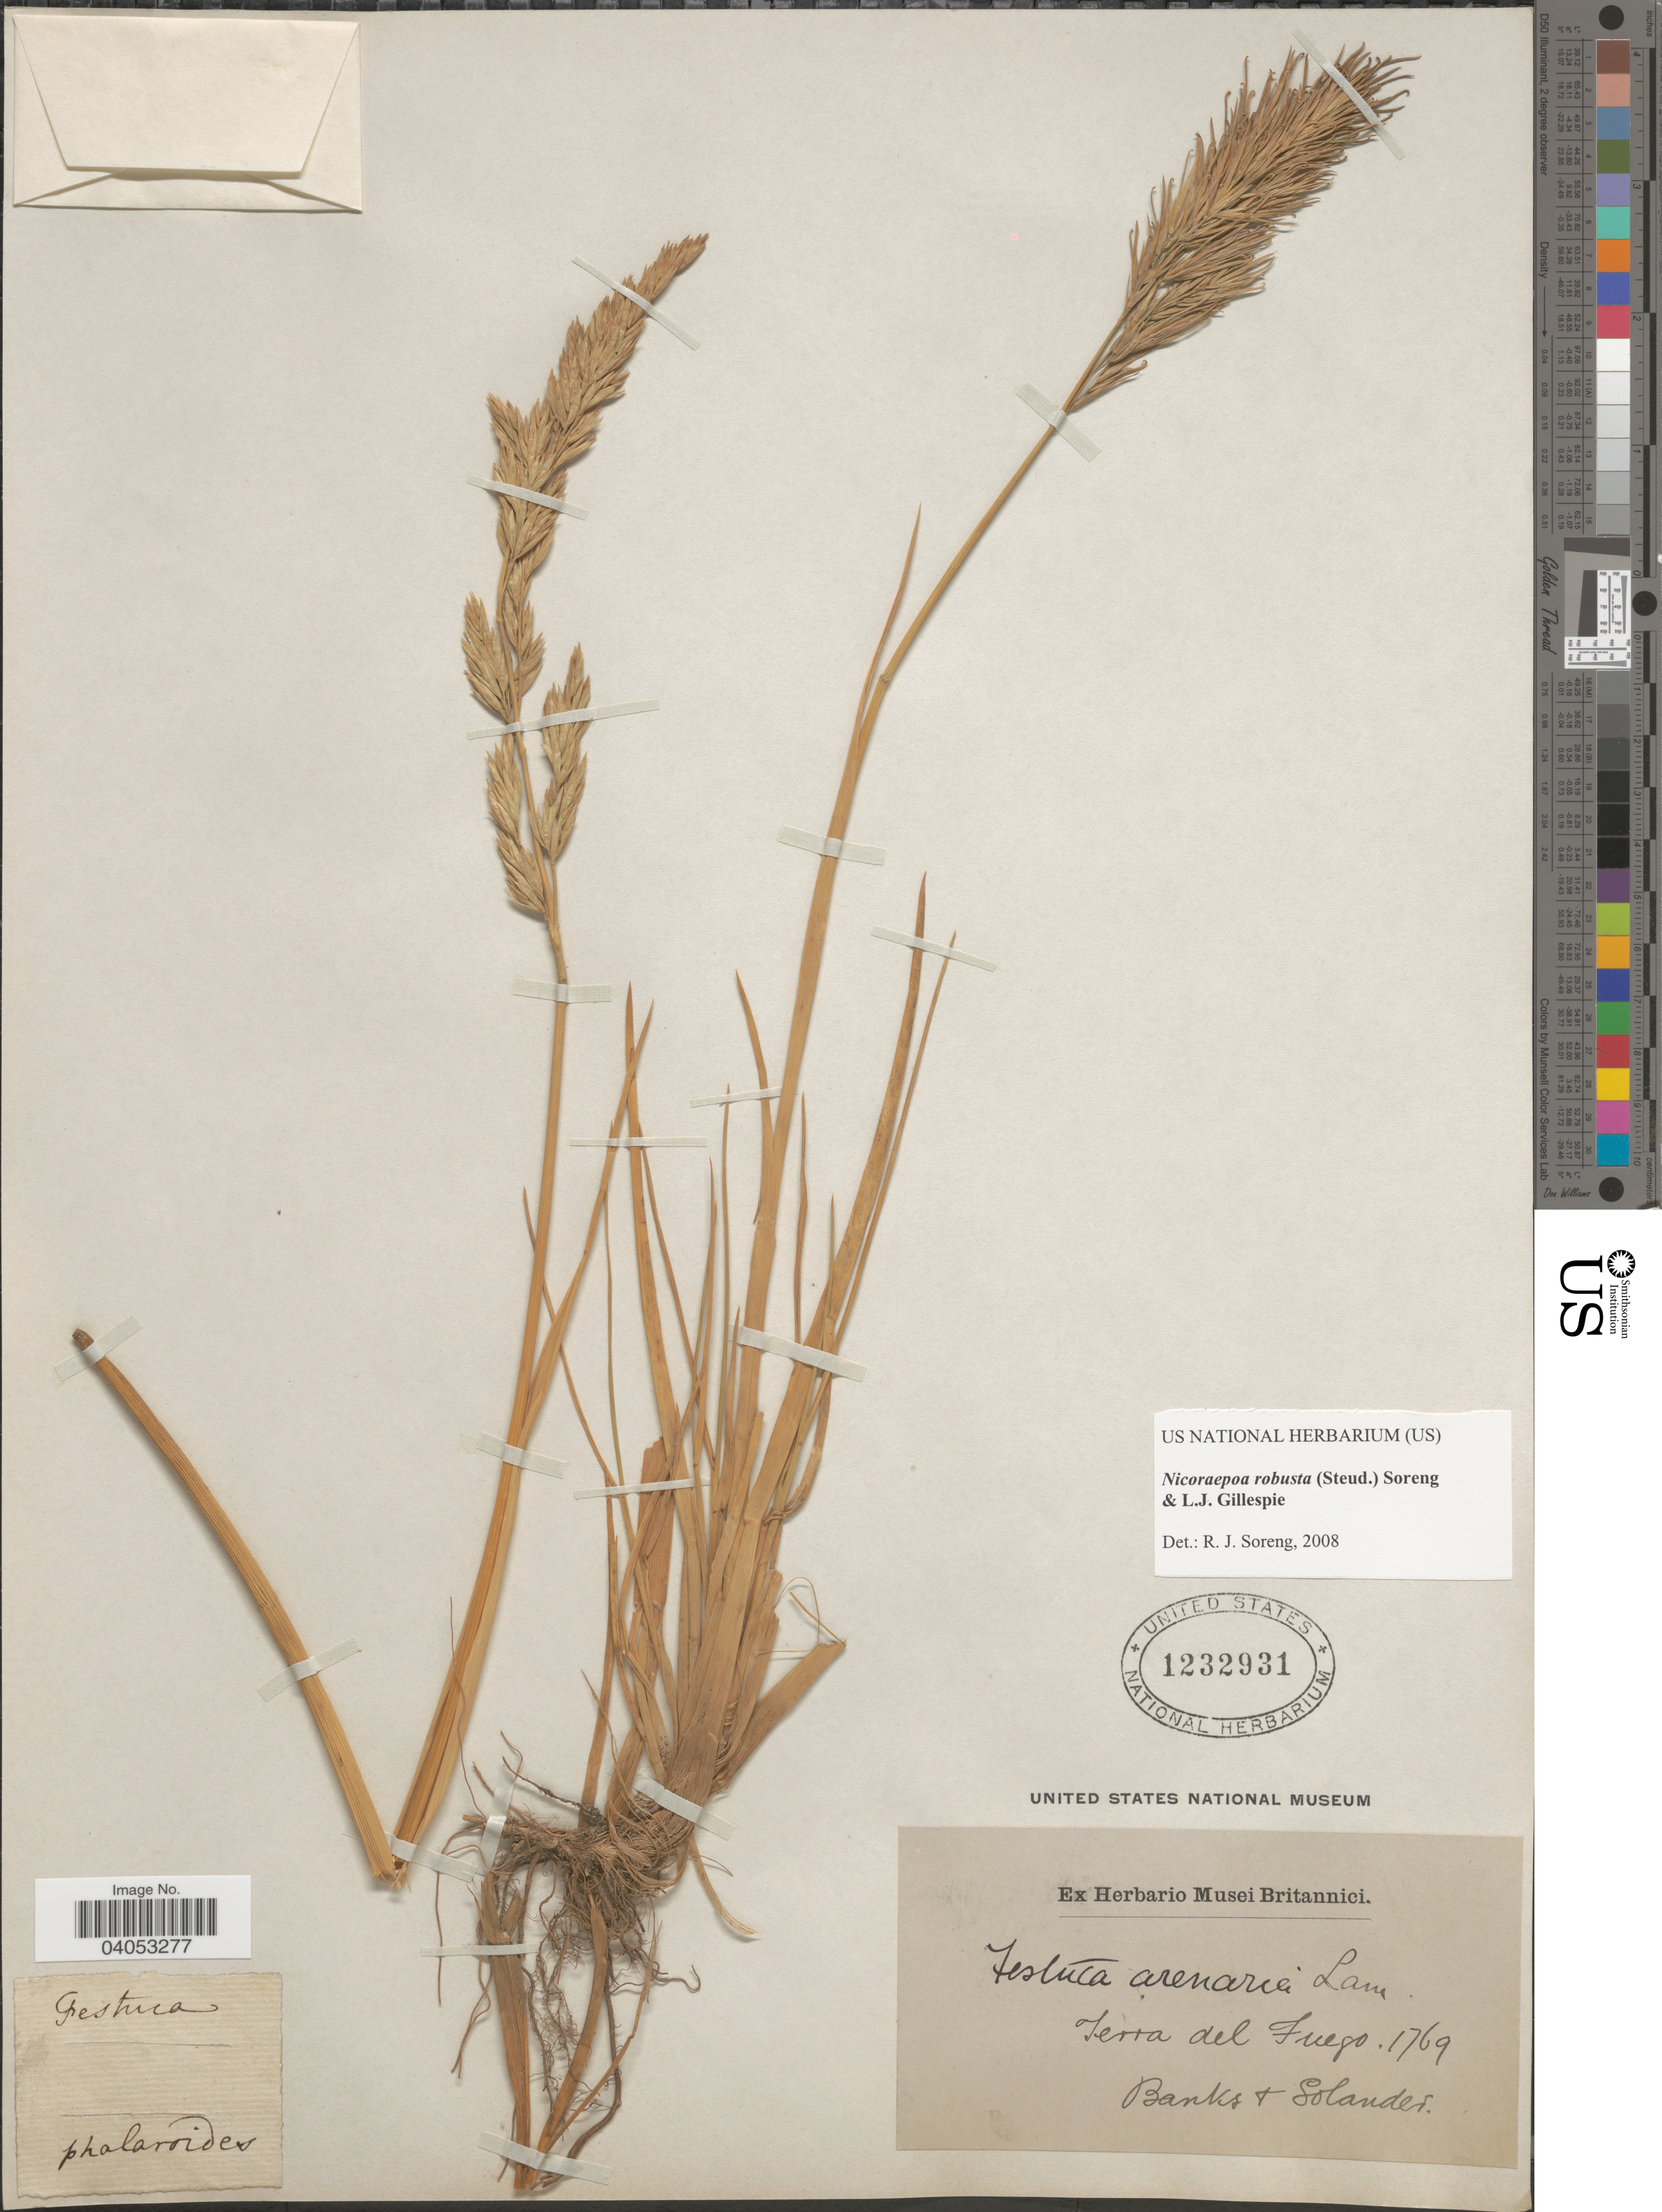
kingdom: Plantae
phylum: Tracheophyta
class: Liliopsida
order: Poales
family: Poaceae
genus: Nicoraepoa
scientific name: Nicoraepoa robusta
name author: (Steud.) Soreng & L.J. Gillespie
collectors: -- Banks & -- Solander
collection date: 1769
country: Argentina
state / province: Tierra del Fuego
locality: Terra del Fuego.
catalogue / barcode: US 1232931